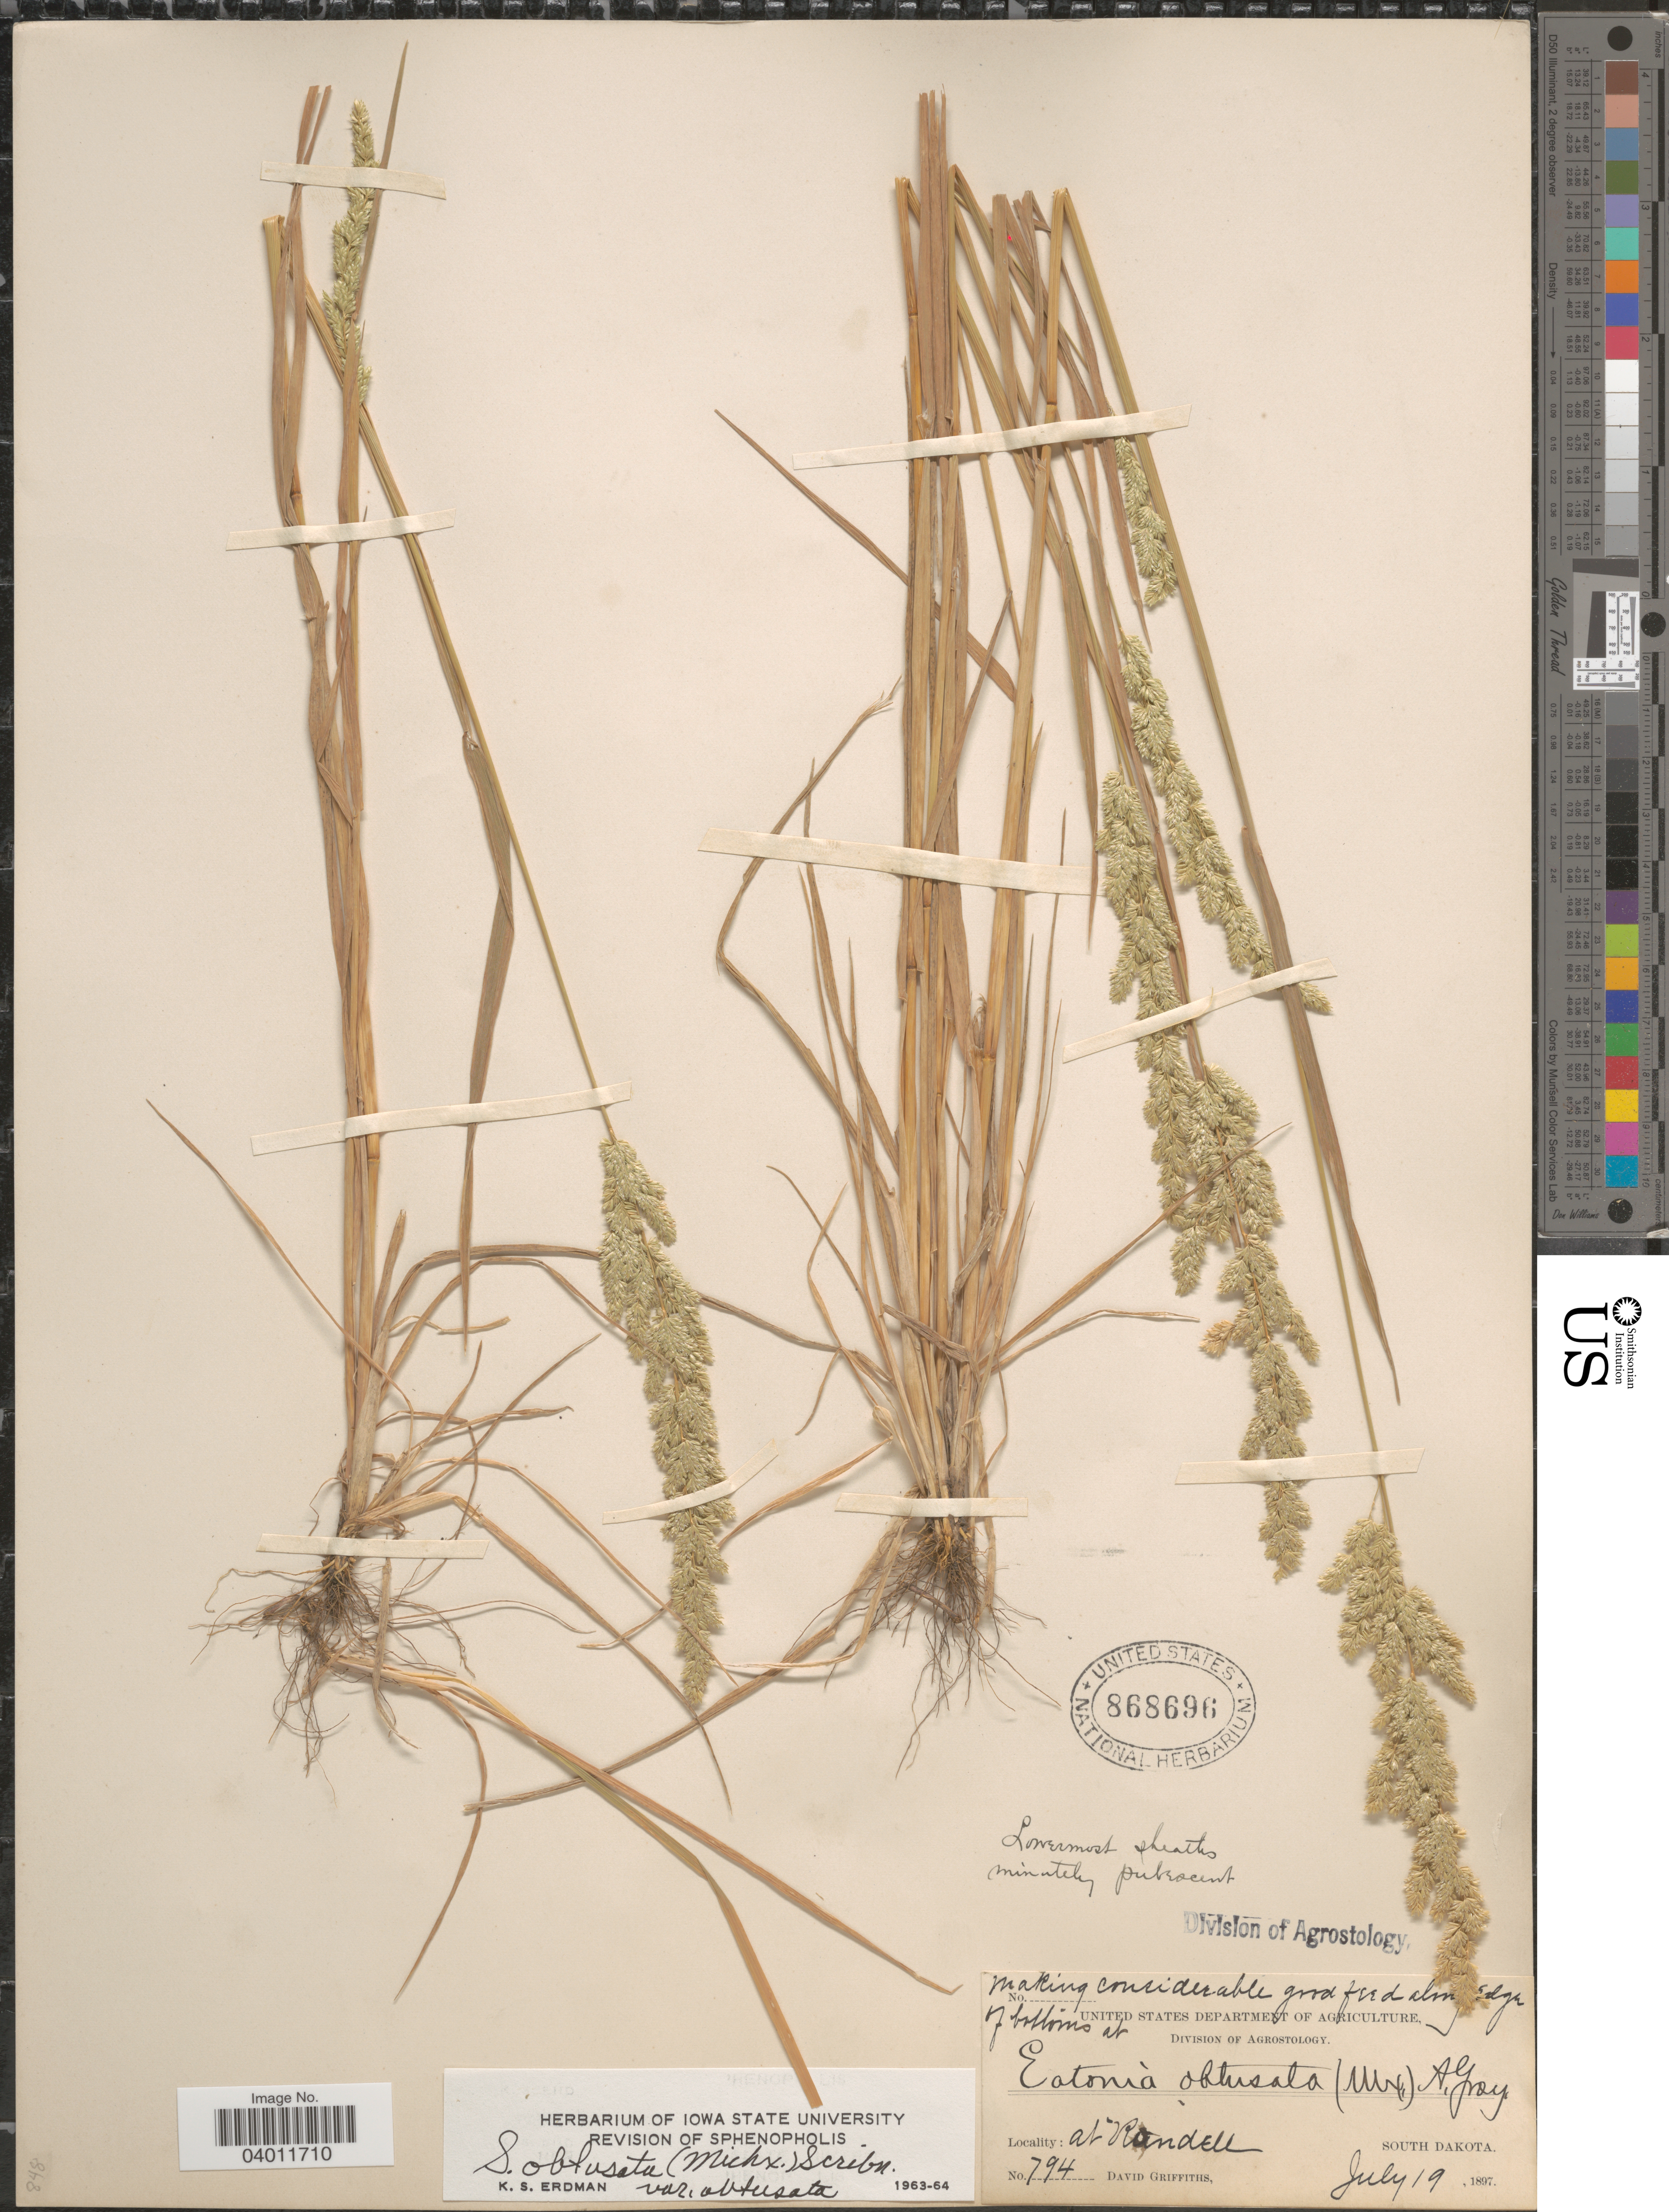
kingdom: Plantae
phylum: Tracheophyta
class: Liliopsida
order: Poales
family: Poaceae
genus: Sphenopholis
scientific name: Sphenopholis obtusata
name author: (Michx.) Scribn.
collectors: D. Griffiths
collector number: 794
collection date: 1897-07-19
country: United States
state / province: South Dakota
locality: At Rundell.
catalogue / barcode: US 868696